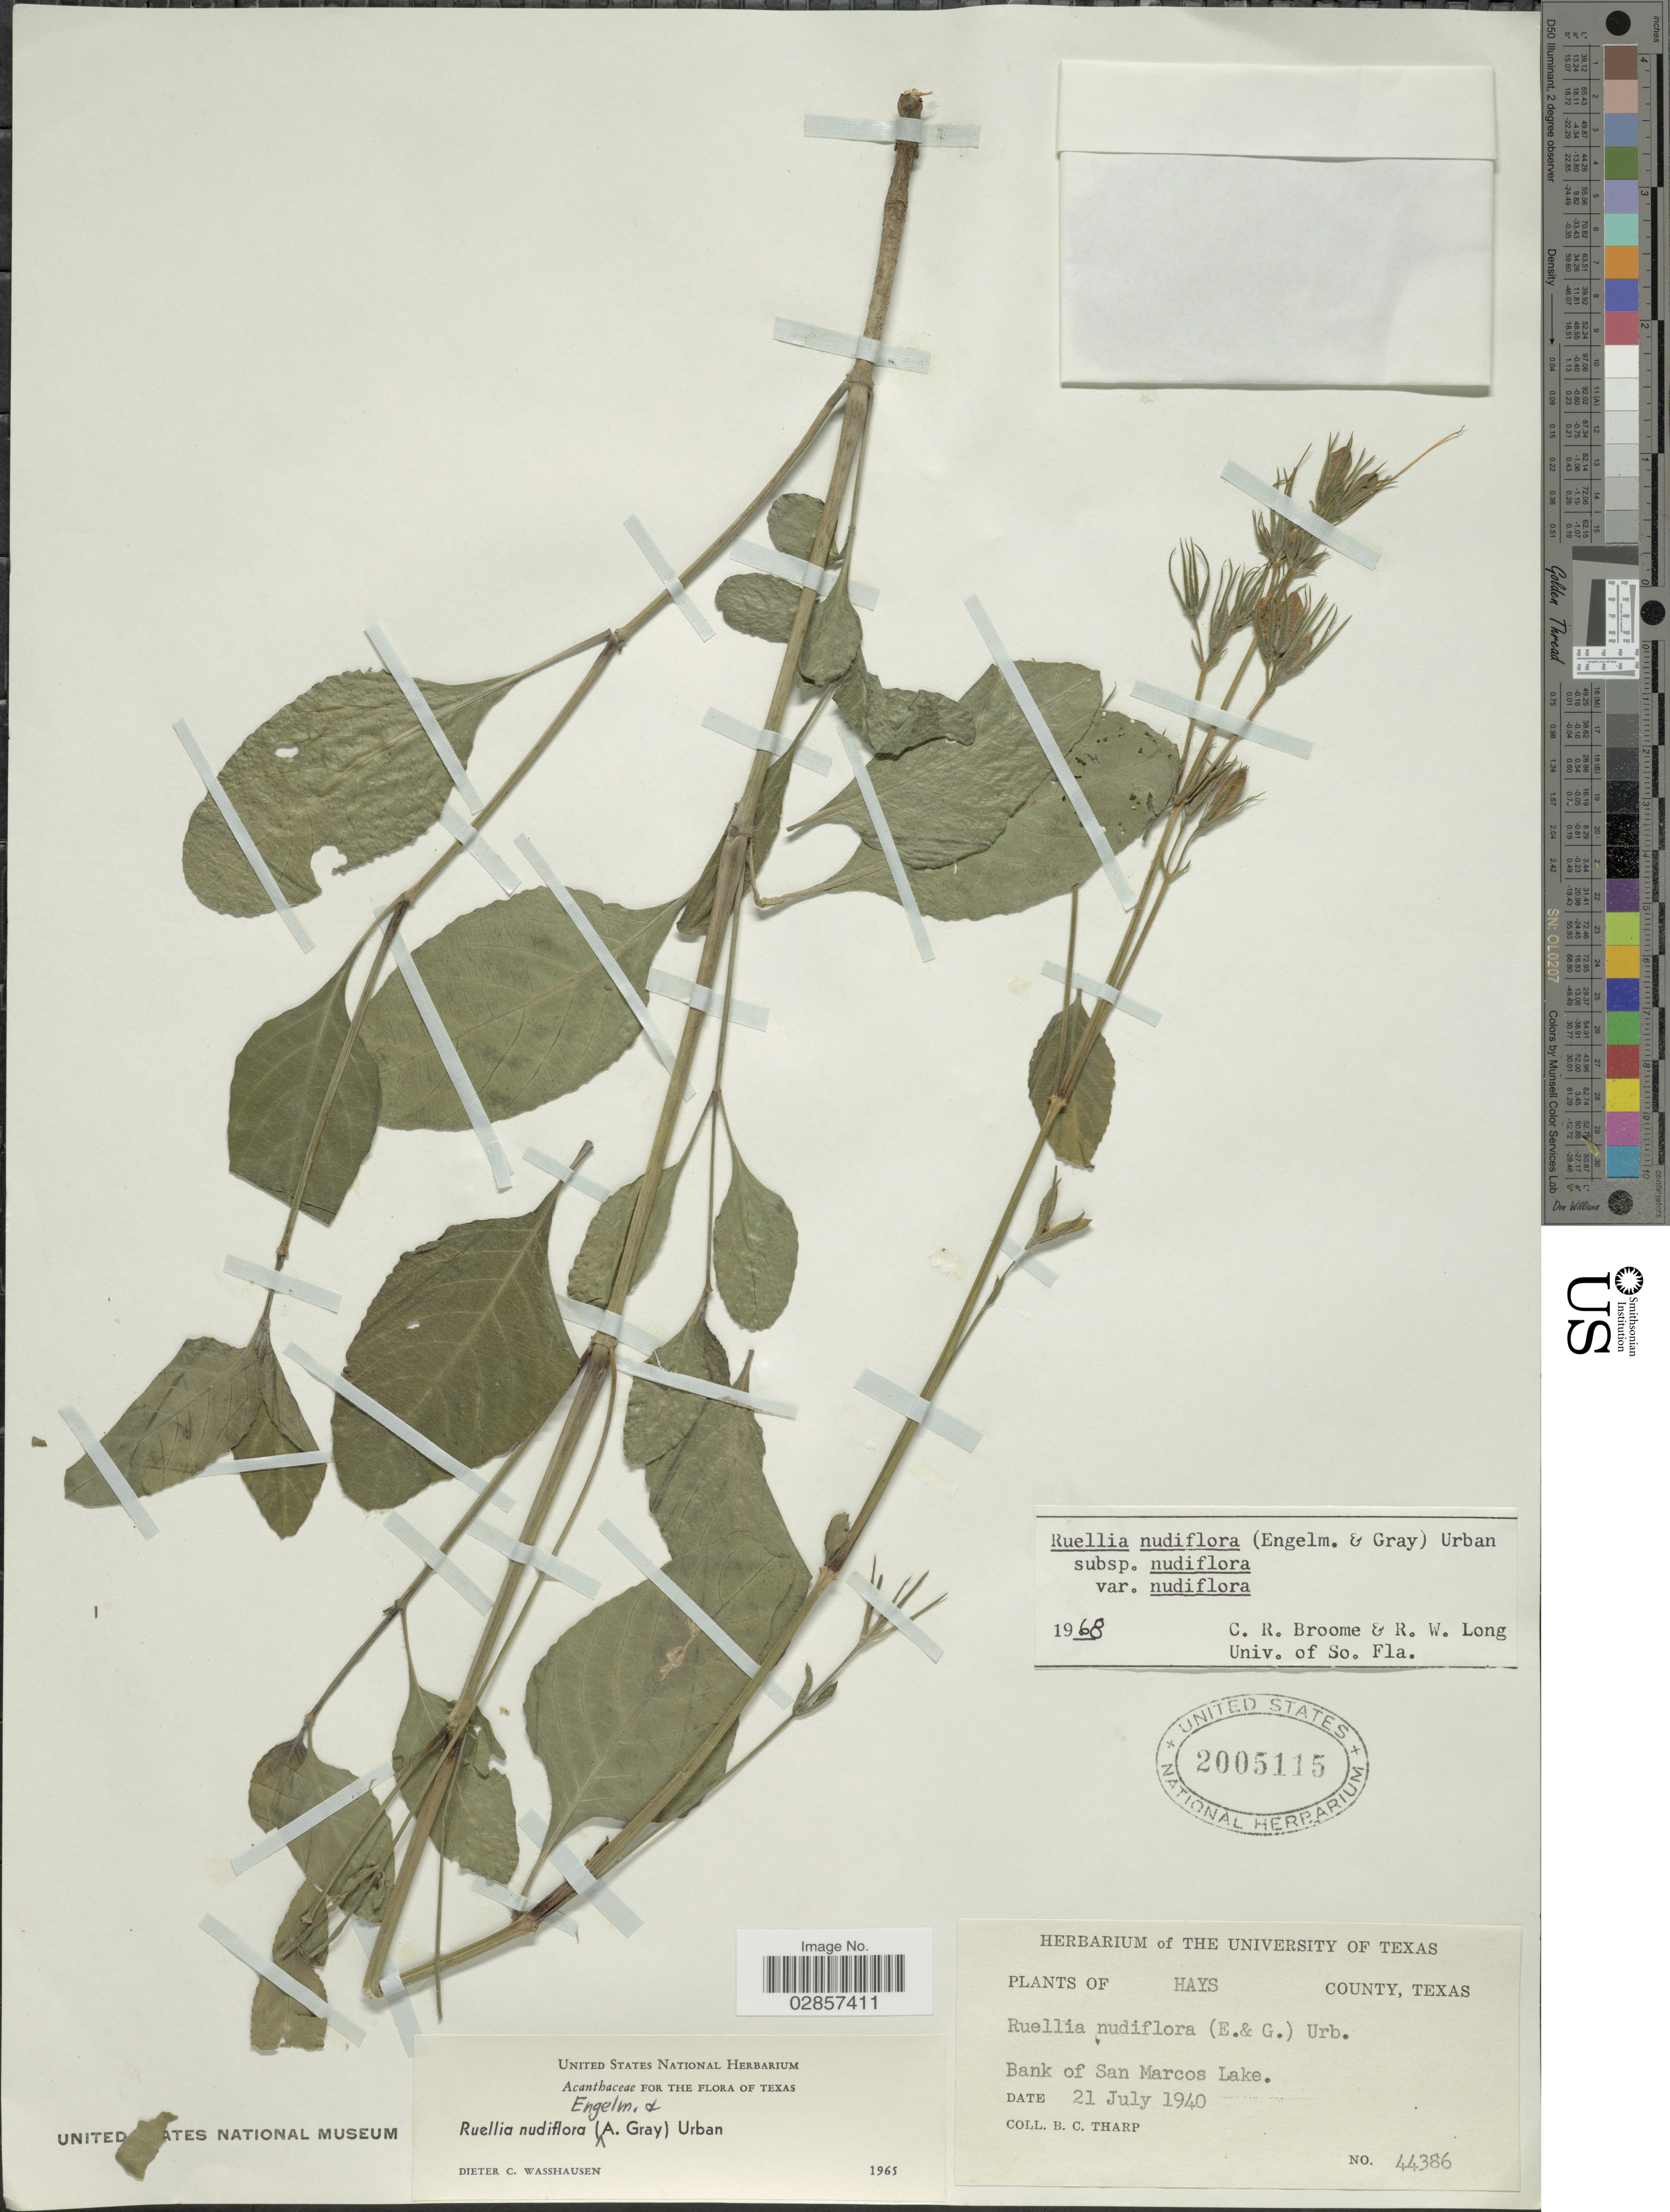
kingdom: Plantae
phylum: Tracheophyta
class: Magnoliopsida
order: Lamiales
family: Acanthaceae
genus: Ruellia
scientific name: Ruellia nudiflora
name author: (Engelm. & A. Gray) Urb.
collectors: B. C. Tharp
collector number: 44386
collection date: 1940-07-21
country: United States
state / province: Texas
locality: Hays County, Texas, Bank of San Marcos Lake.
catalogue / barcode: US 2005115